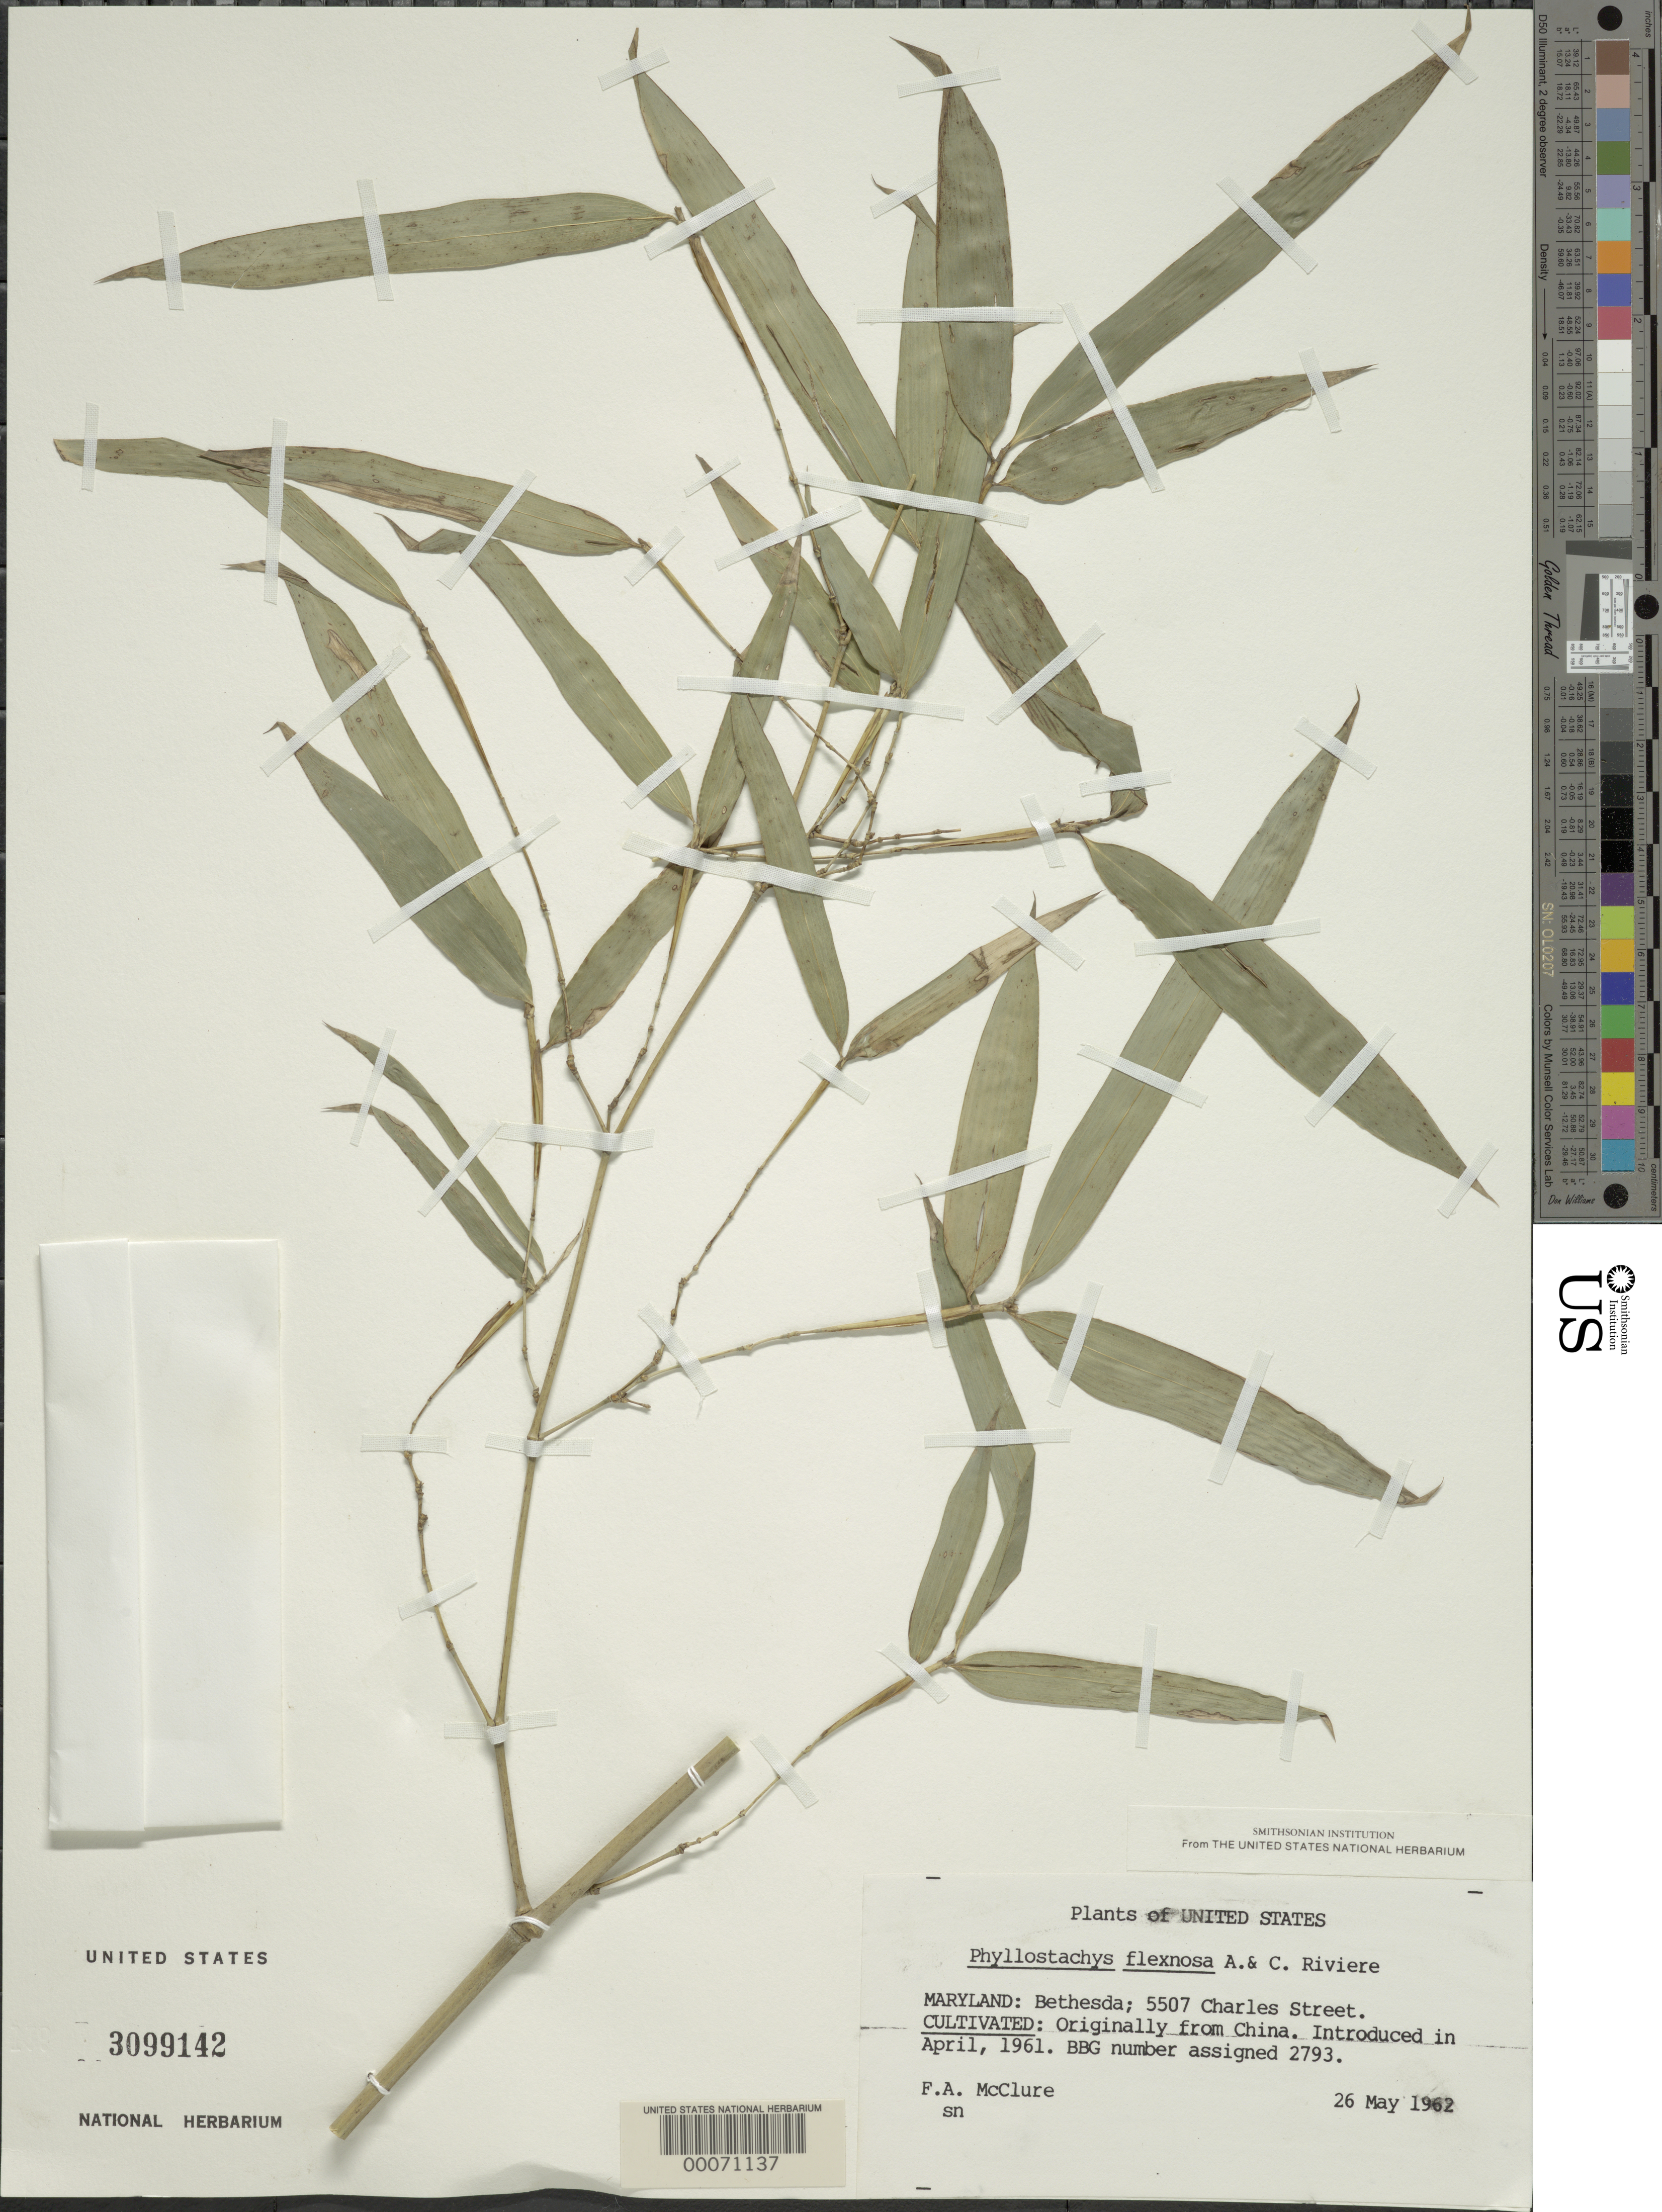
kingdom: Plantae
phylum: Tracheophyta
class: Liliopsida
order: Poales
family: Poaceae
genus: Phyllostachys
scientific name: Phyllostachys flexuosa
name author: Rivière & C. Rivière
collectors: F. A. McClure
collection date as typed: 26 May 1962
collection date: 1962-05-26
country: United States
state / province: Maryland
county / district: Montgomery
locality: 5507 Charles Street, Bethesda (McClure's garden)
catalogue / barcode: US 3099142